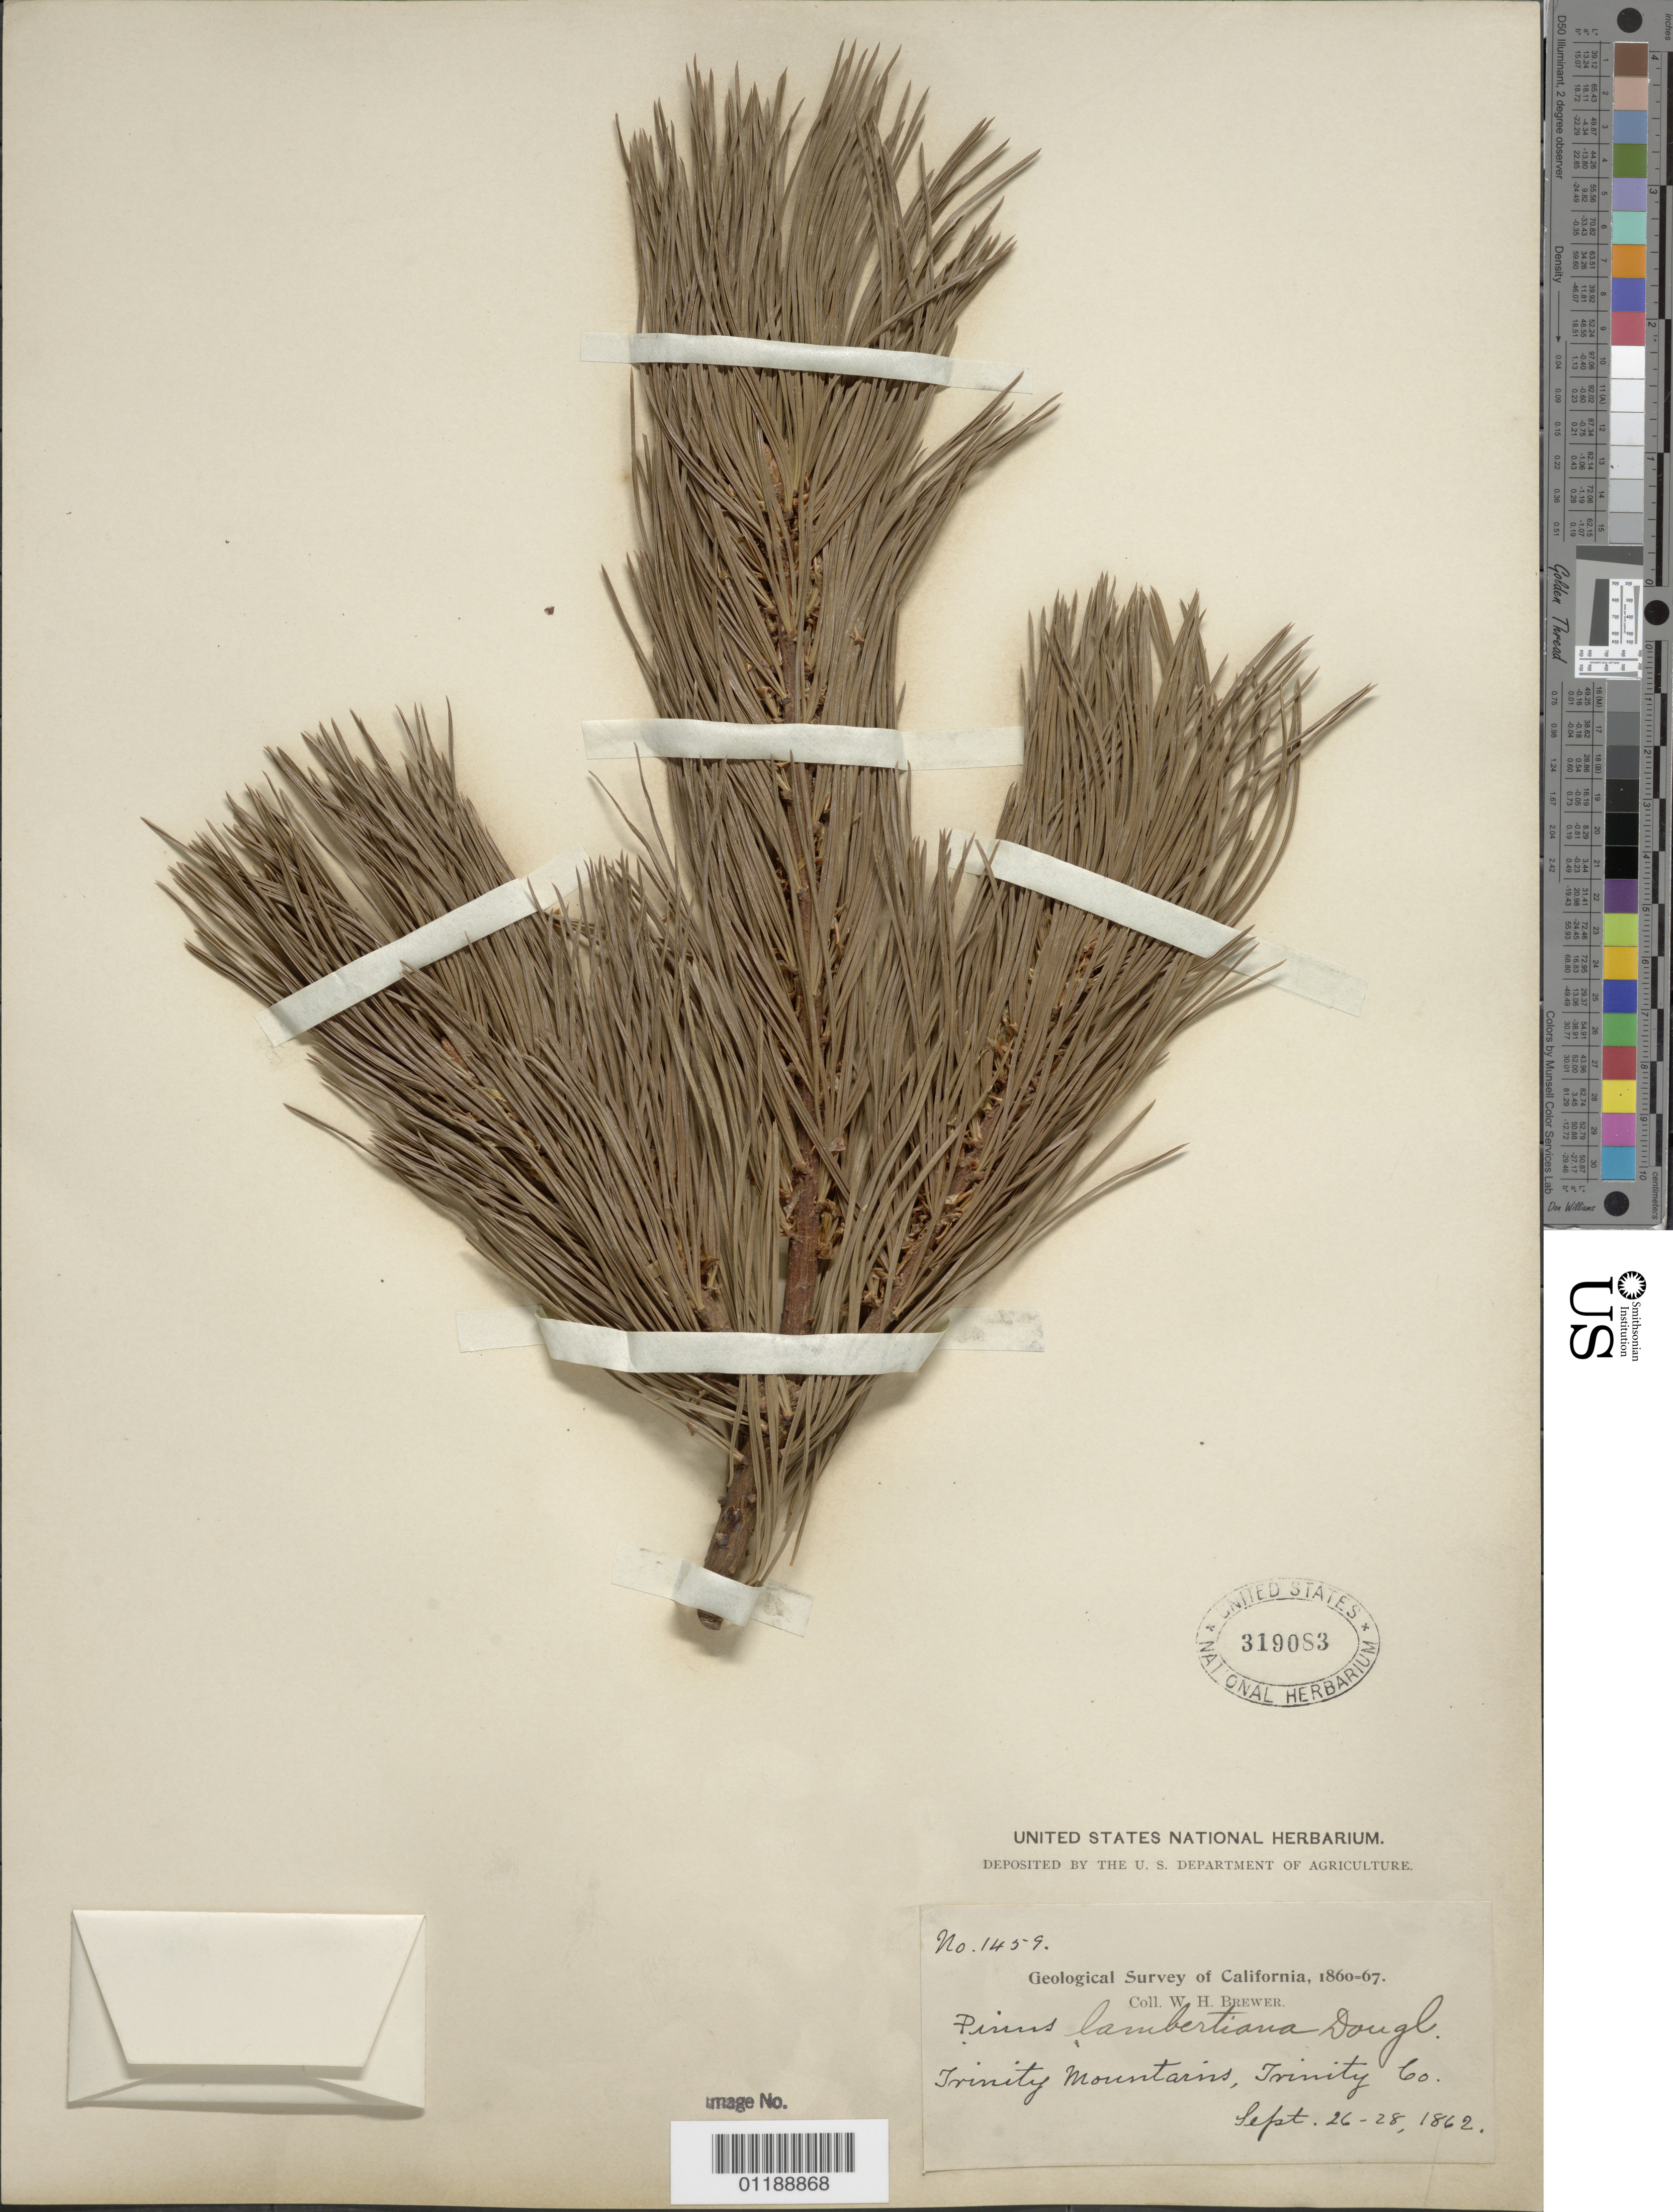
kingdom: Plantae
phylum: Tracheophyta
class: Pinopsida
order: Pinales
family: Pinaceae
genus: Pinus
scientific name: Pinus lambertiana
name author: Douglas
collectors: W. H. Brewer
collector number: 1459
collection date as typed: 26 Sep 1862 to 28 Sep 1862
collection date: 1862-09-26/1862-09-28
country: United States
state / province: California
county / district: Trinity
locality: Trinity Mountains.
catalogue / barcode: US 319083